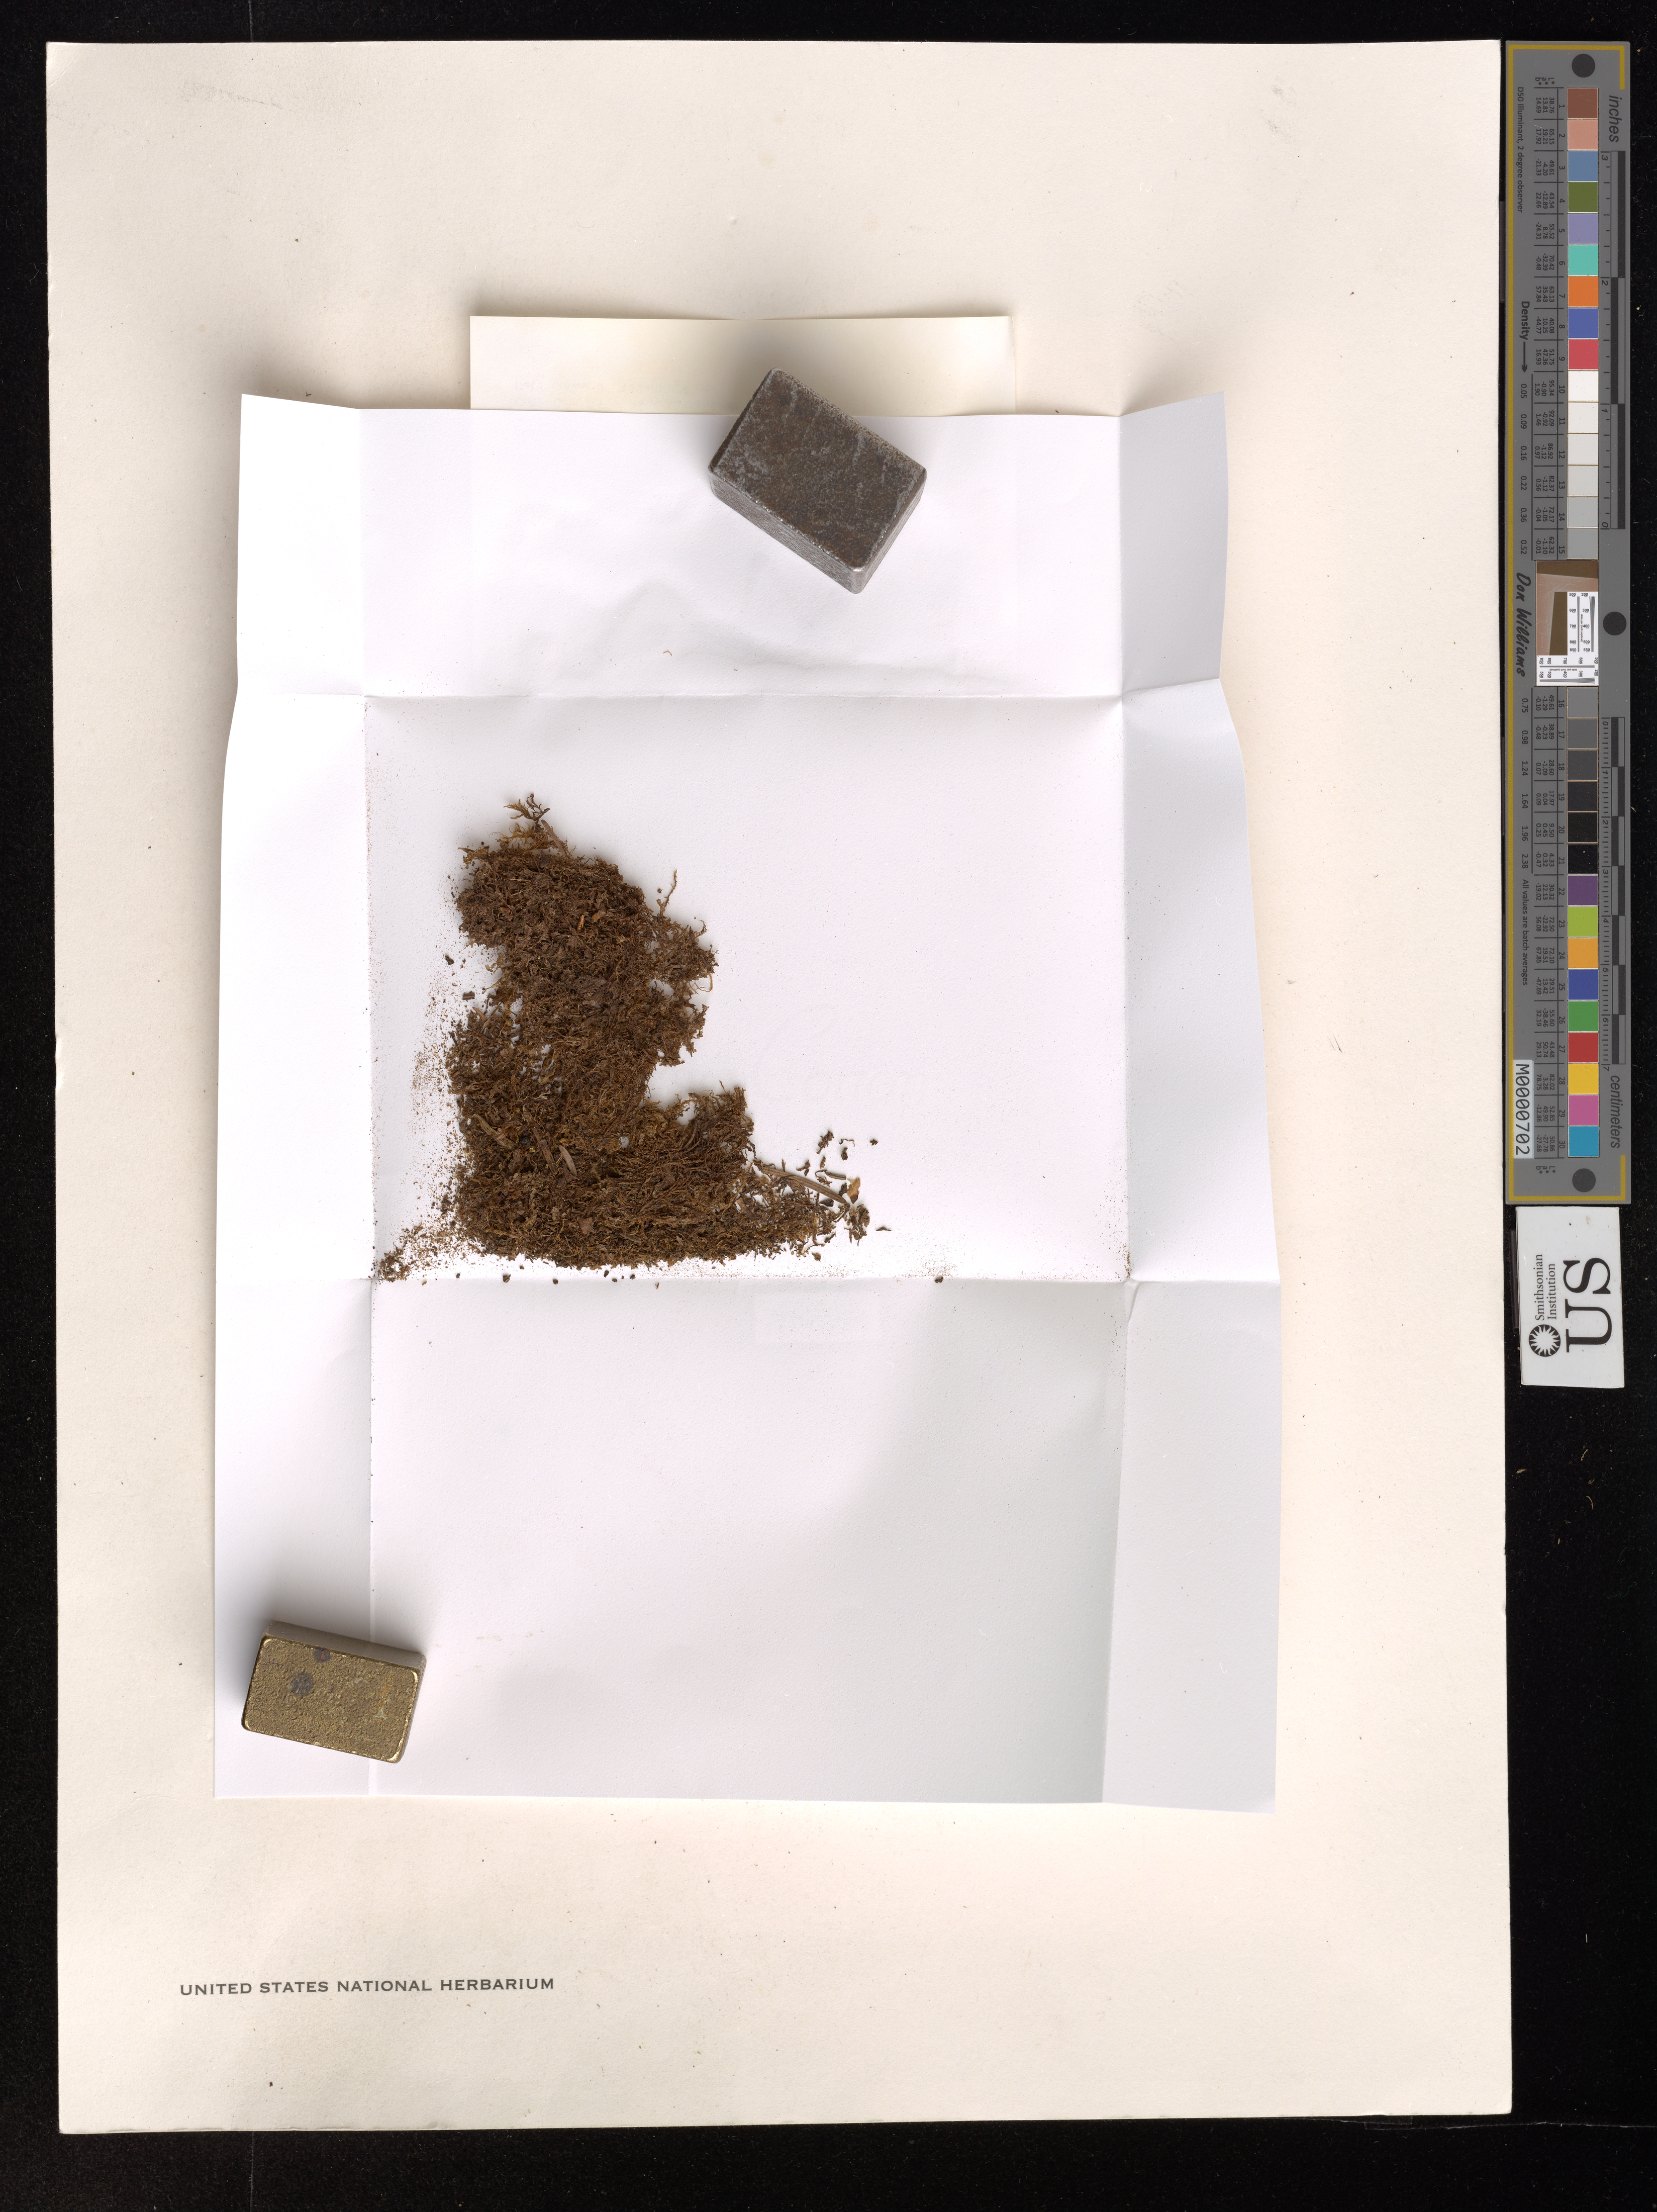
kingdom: Plantae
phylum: Marchantiophyta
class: Jungermanniopsida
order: Jungermanniales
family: Anastrophyllaceae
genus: Barbilophozia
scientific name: Barbilophozia barbata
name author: (Schmidel ex Schreb.) Loeske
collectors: R. Cain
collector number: TRTC 7034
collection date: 1956-06-03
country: Canada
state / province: Ontario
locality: Kenora Dist. 45 km N of Vermilion Bay Cedar Lake.